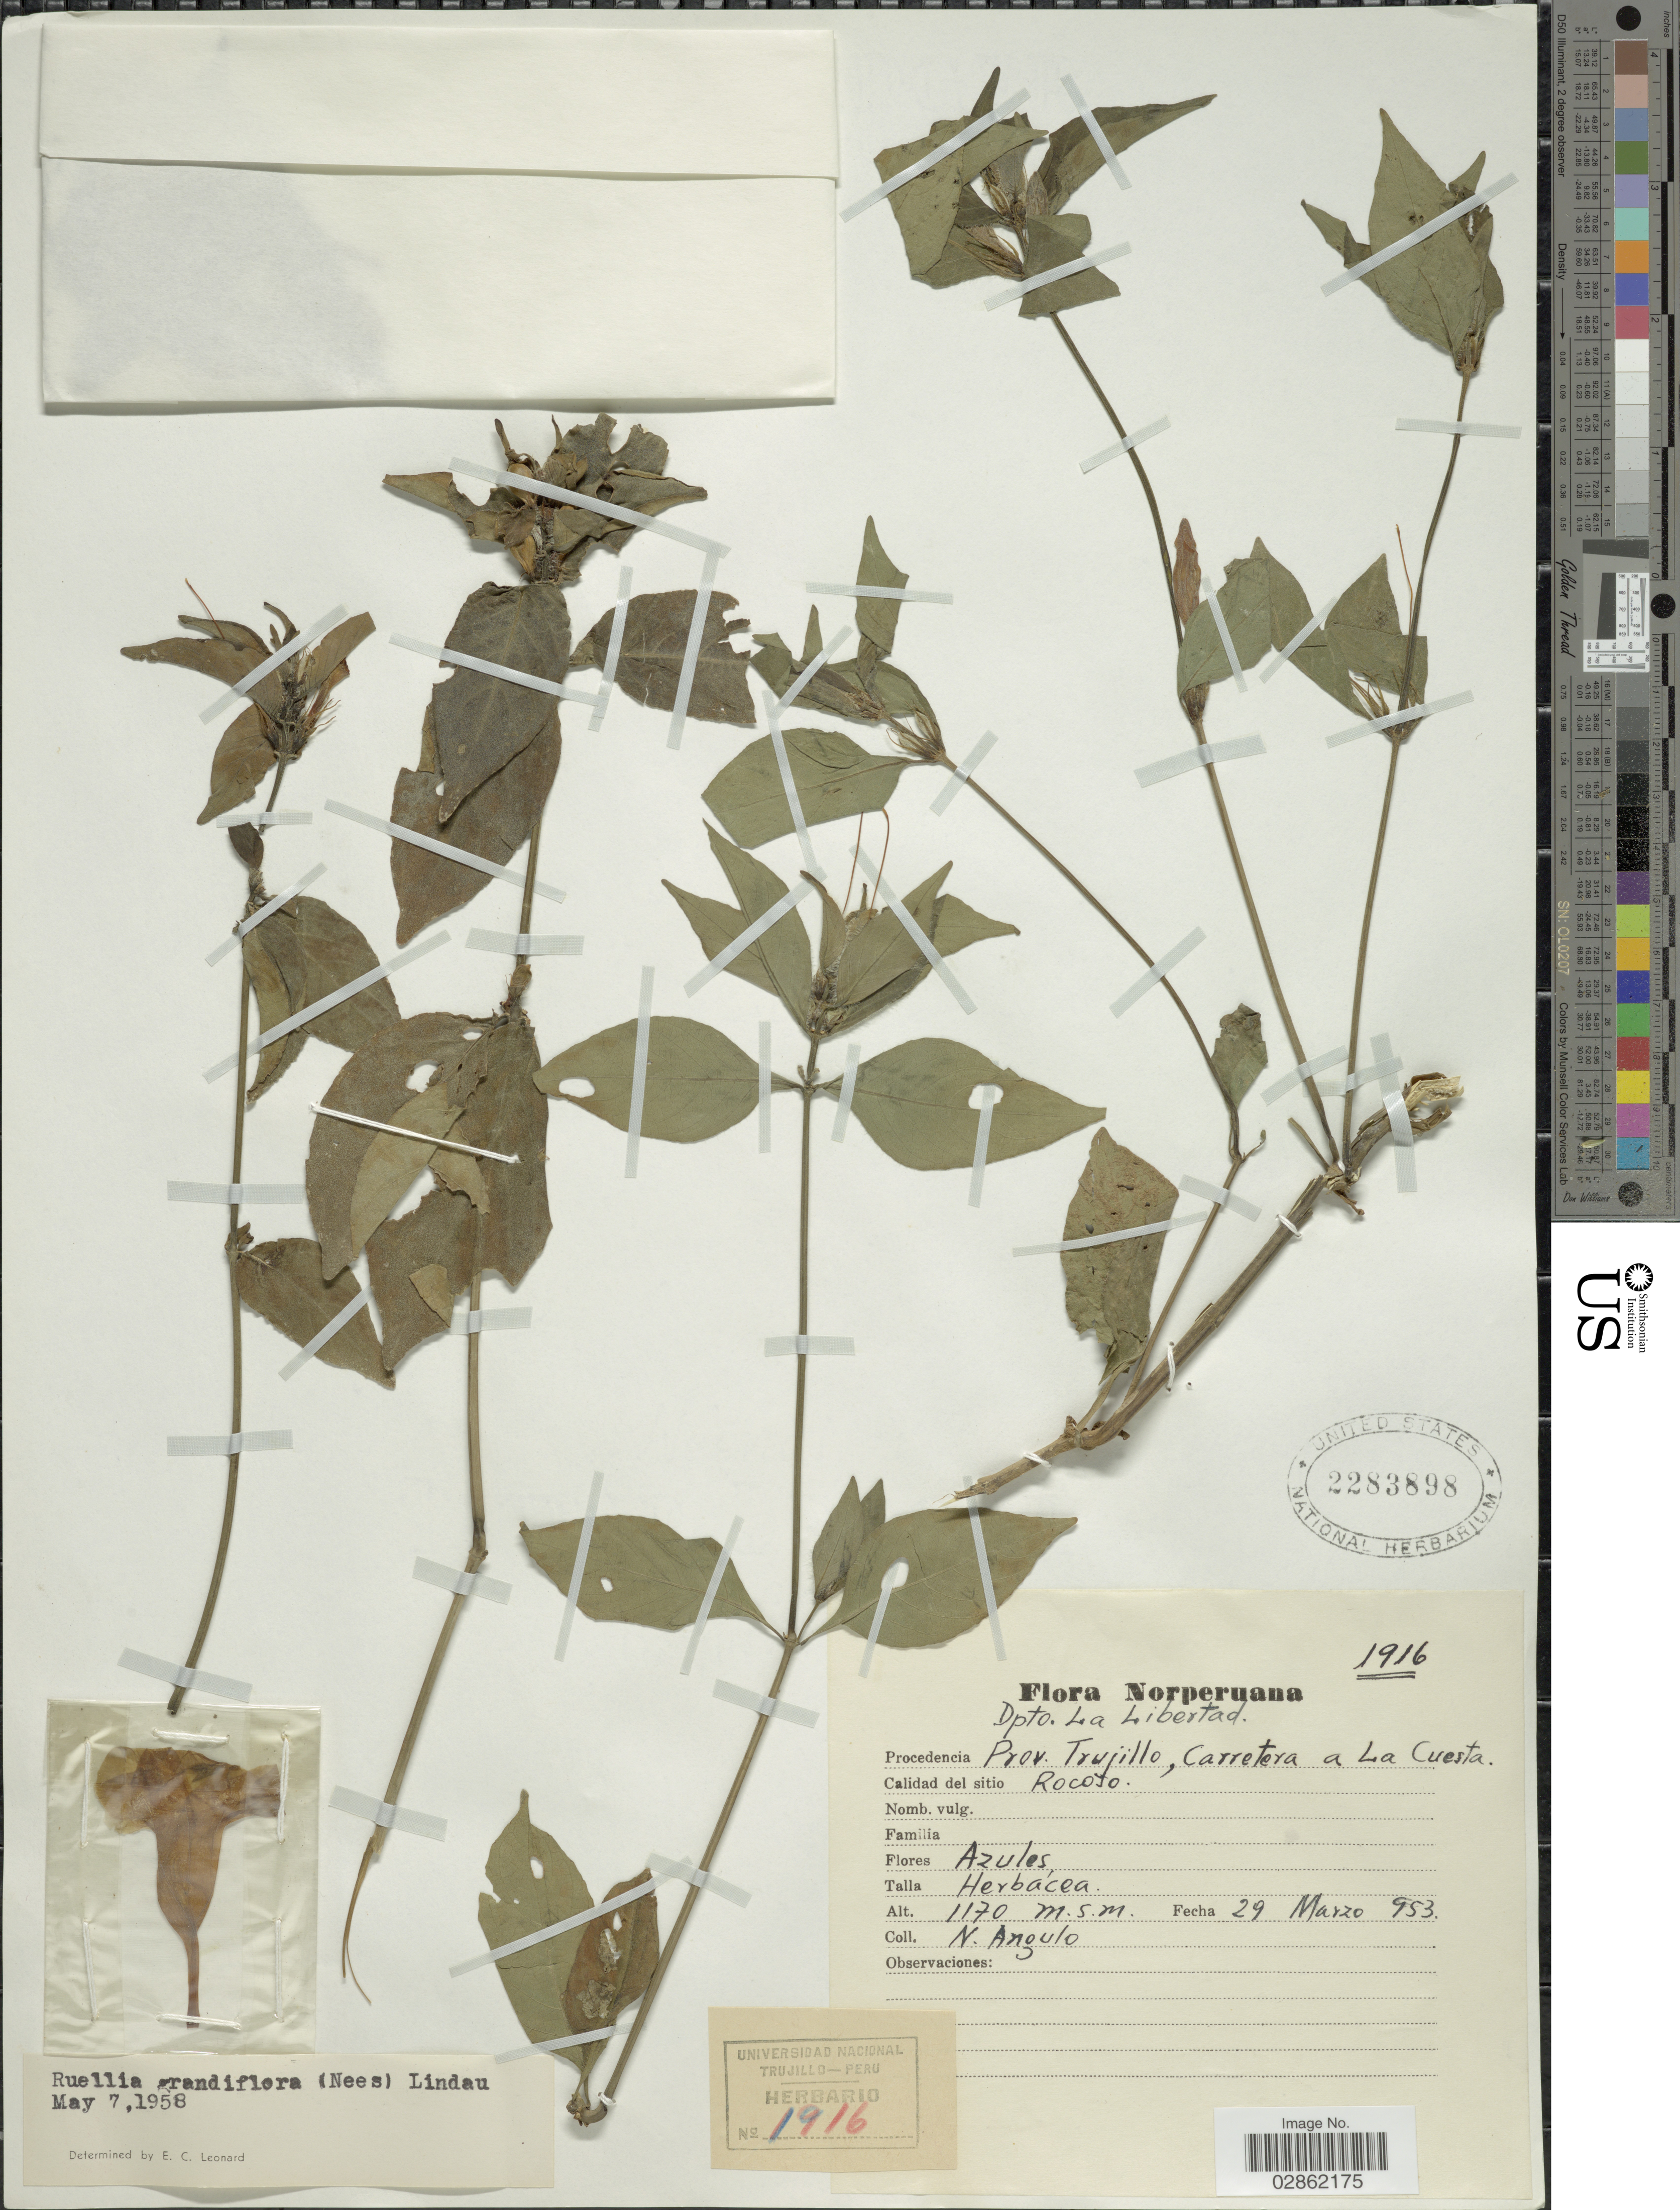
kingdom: Plantae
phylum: Tracheophyta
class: Magnoliopsida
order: Lamiales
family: Acanthaceae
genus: Ruellia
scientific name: Ruellia spectabilis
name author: (Hook.) G. Nicholson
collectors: N. Angulo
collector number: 1916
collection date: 1953-03-29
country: Peru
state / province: La Libertad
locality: Dpto. La Libertad, Procedencia Prov. Trujillo, Carretera a La Cuesta,Rocoso.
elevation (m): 1170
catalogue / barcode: US 2283898